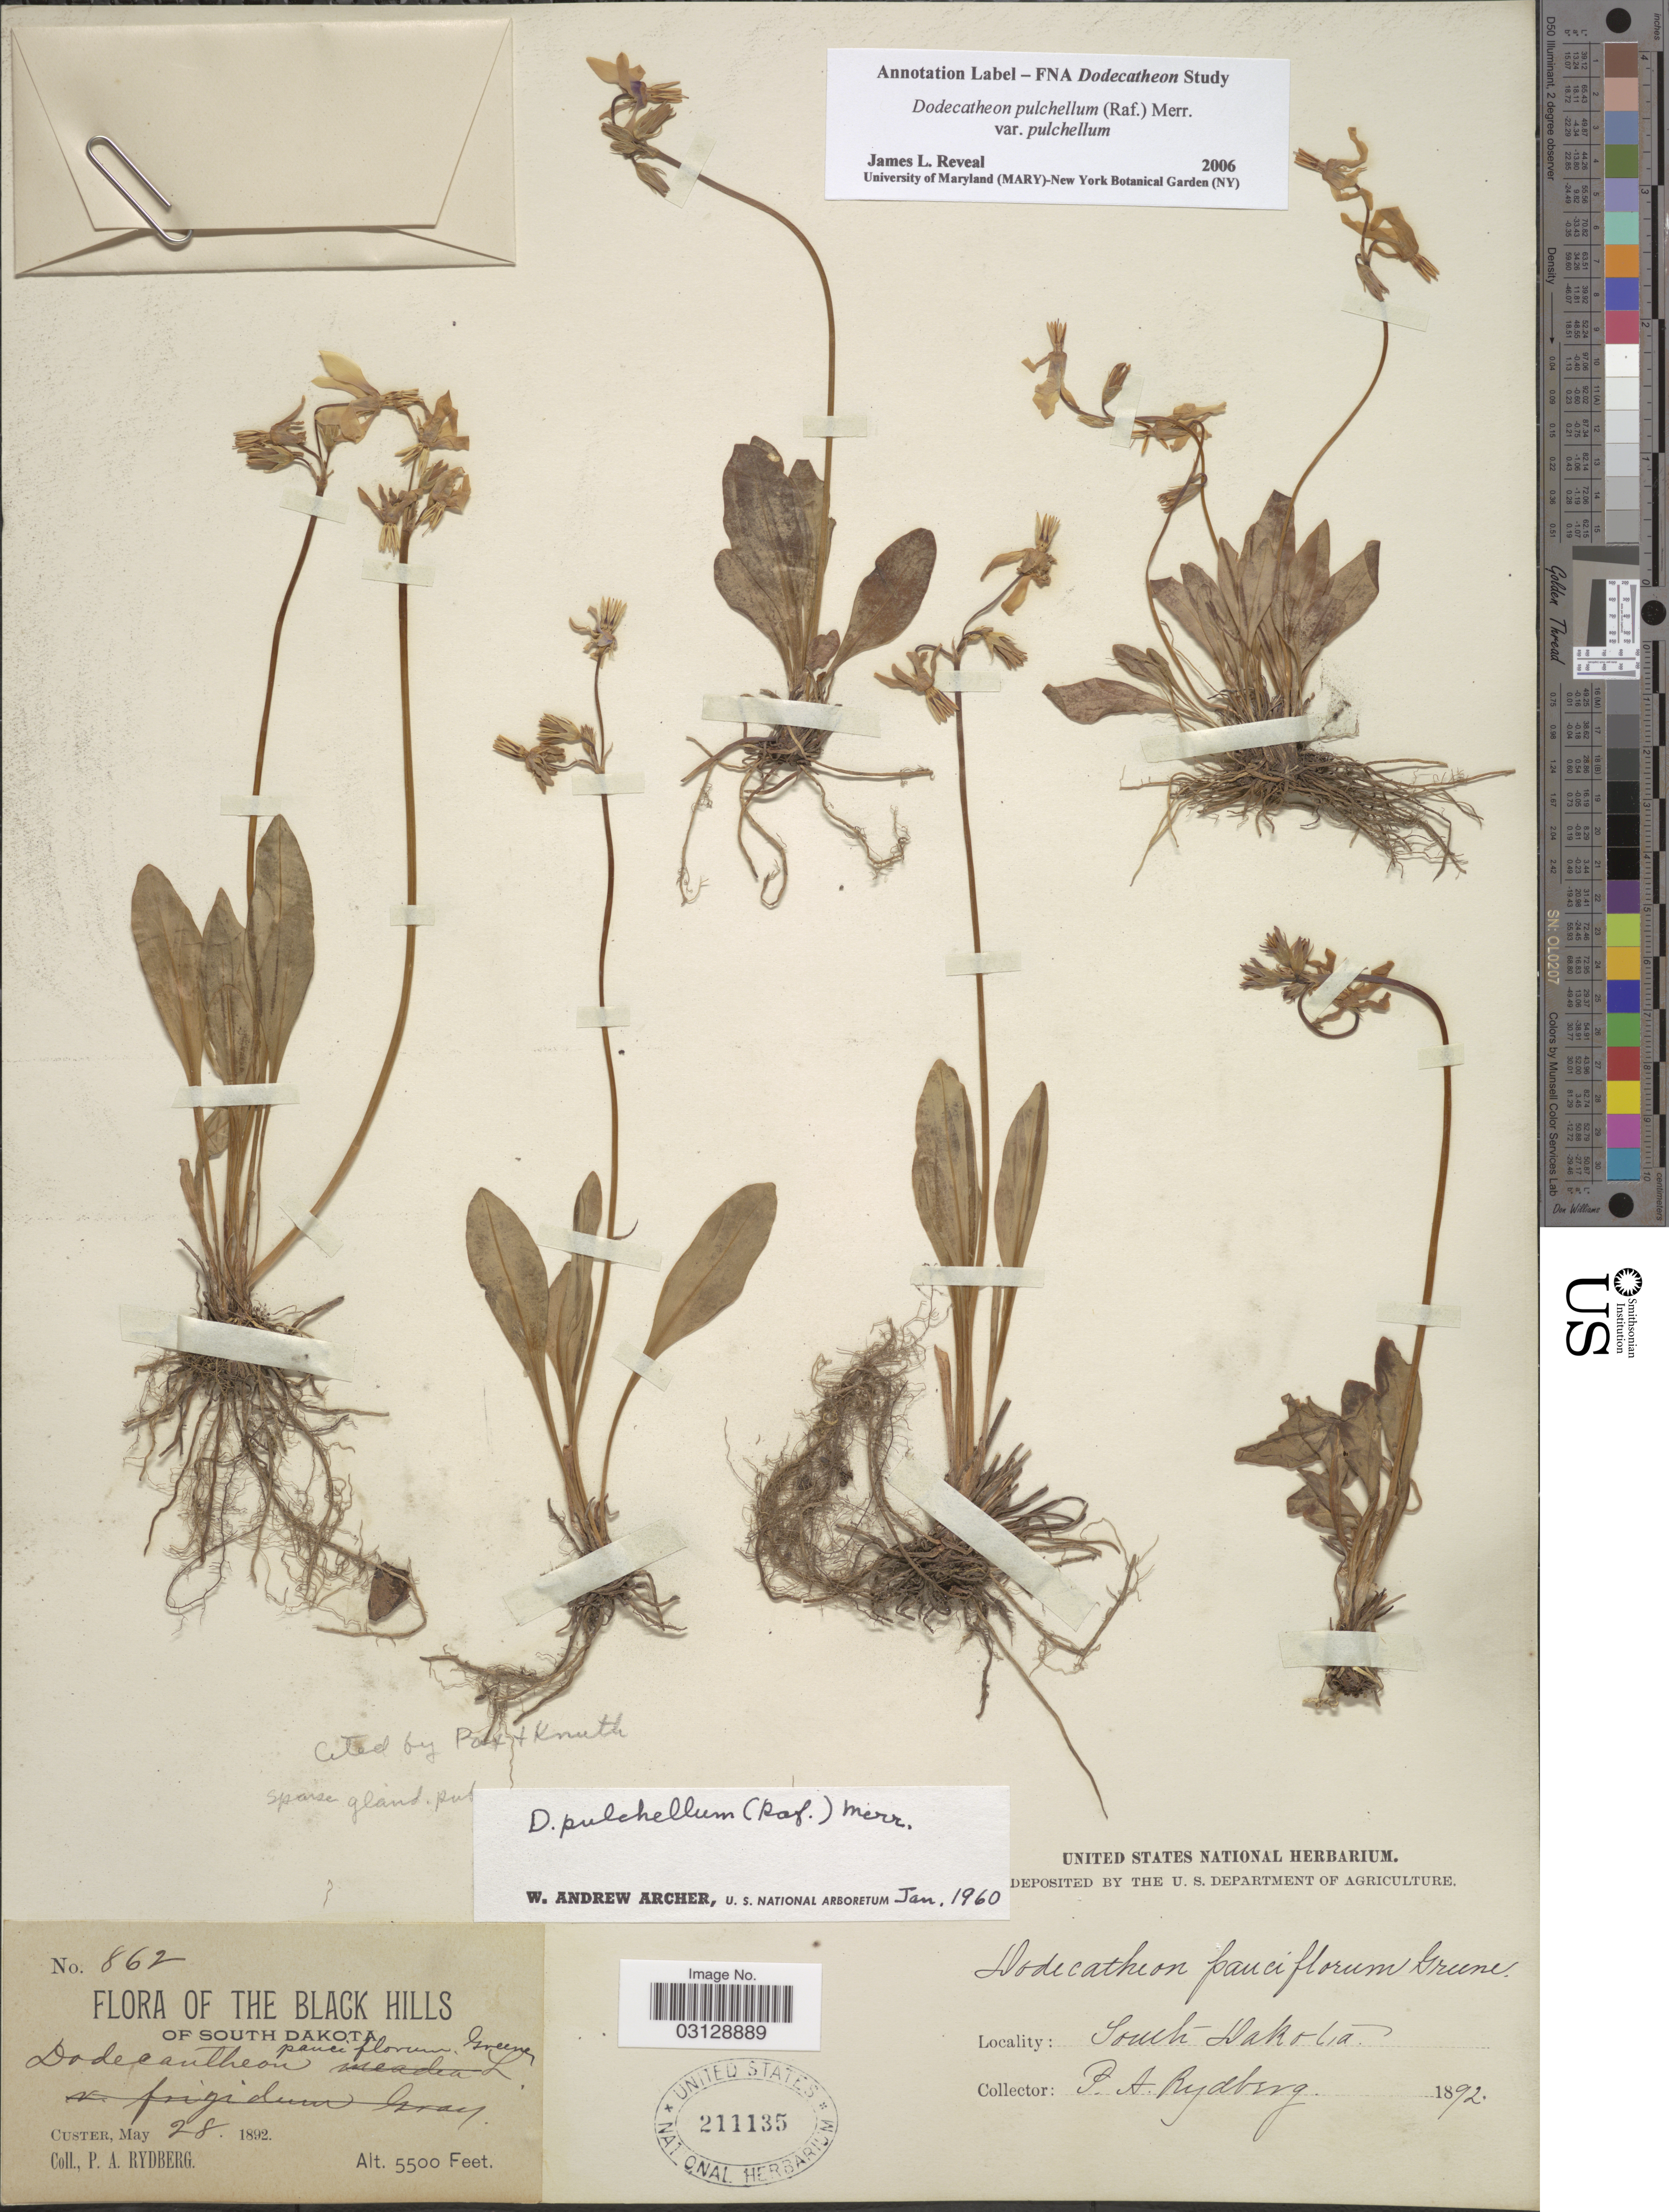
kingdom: Plantae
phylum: Tracheophyta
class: Magnoliopsida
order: Ericales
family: Primulaceae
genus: Dodecatheon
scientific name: Dodecatheon pulchellum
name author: (Raf.) Merr.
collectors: P. A. Rydberg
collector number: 862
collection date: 1892-05-28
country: United States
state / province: South Dakota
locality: The Black Hills. Custer.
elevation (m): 1676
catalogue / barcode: US 211135